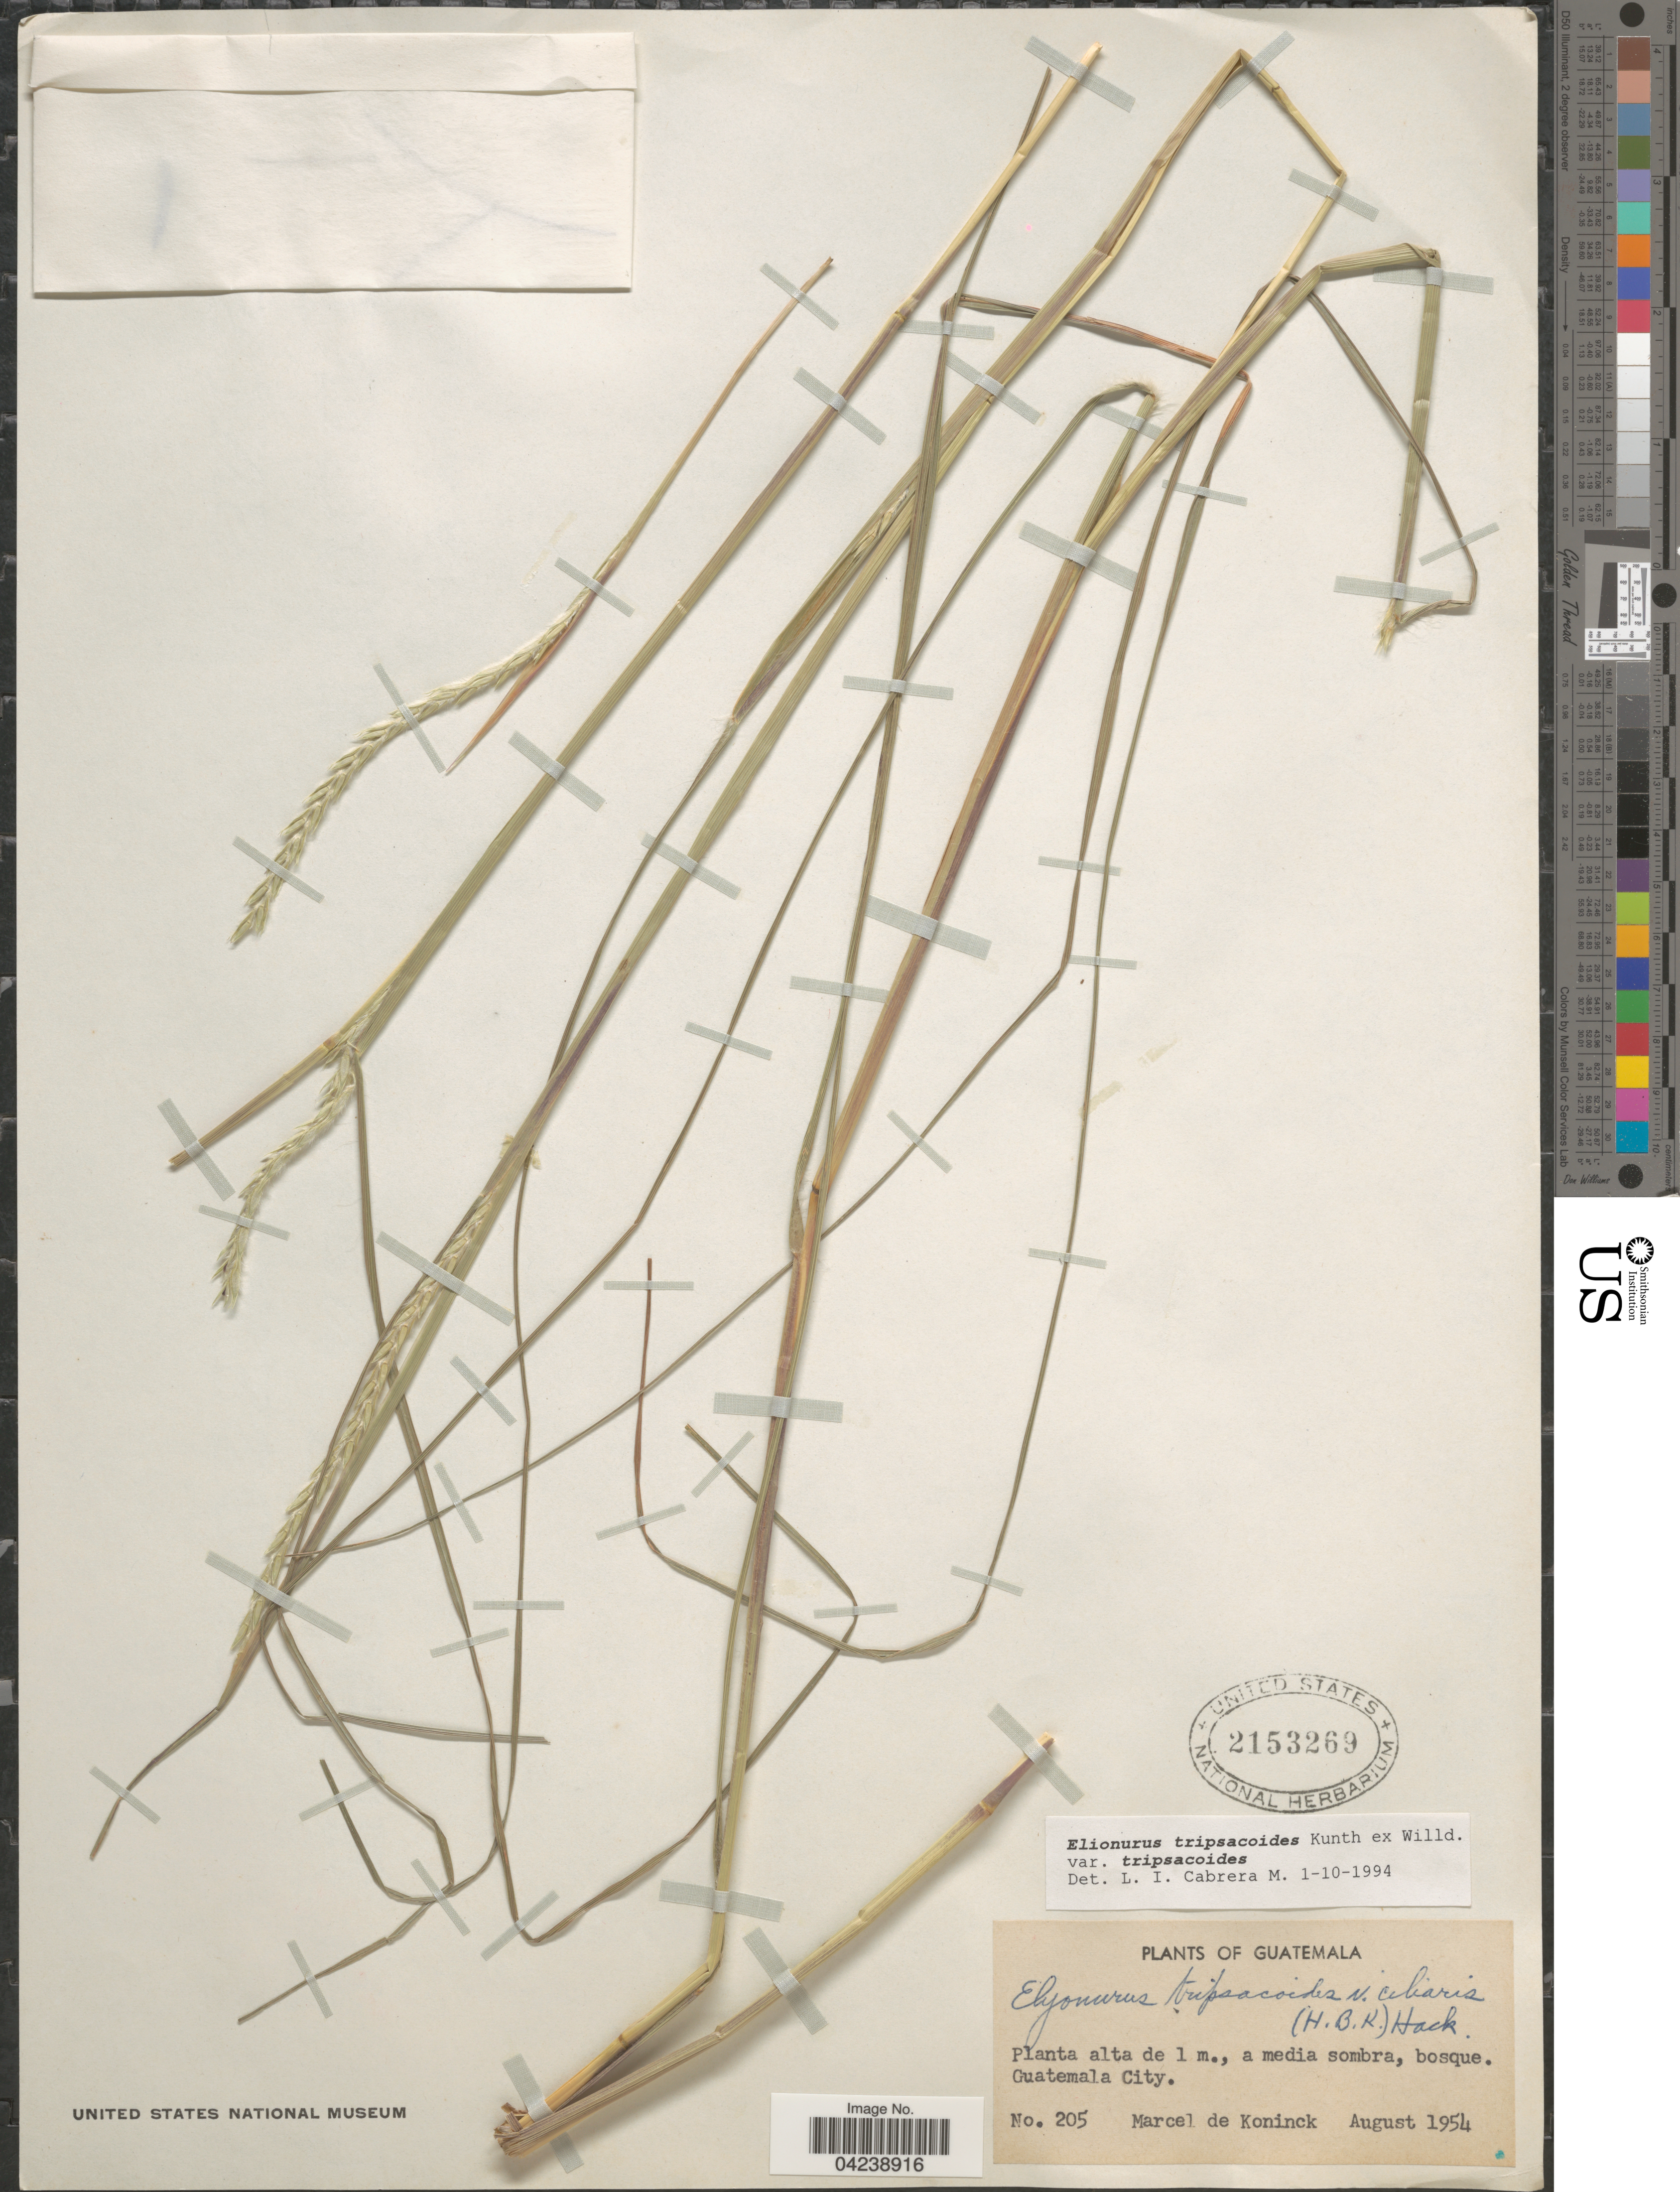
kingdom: Plantae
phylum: Tracheophyta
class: Liliopsida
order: Poales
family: Poaceae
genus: Elionurus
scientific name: Elionurus tripsacoides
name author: Humb. & Bonpl. ex Willd.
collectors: M. Koninck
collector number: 205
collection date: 1954-08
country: Guatemala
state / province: Guatemala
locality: Guatemala City.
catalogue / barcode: US 2153269